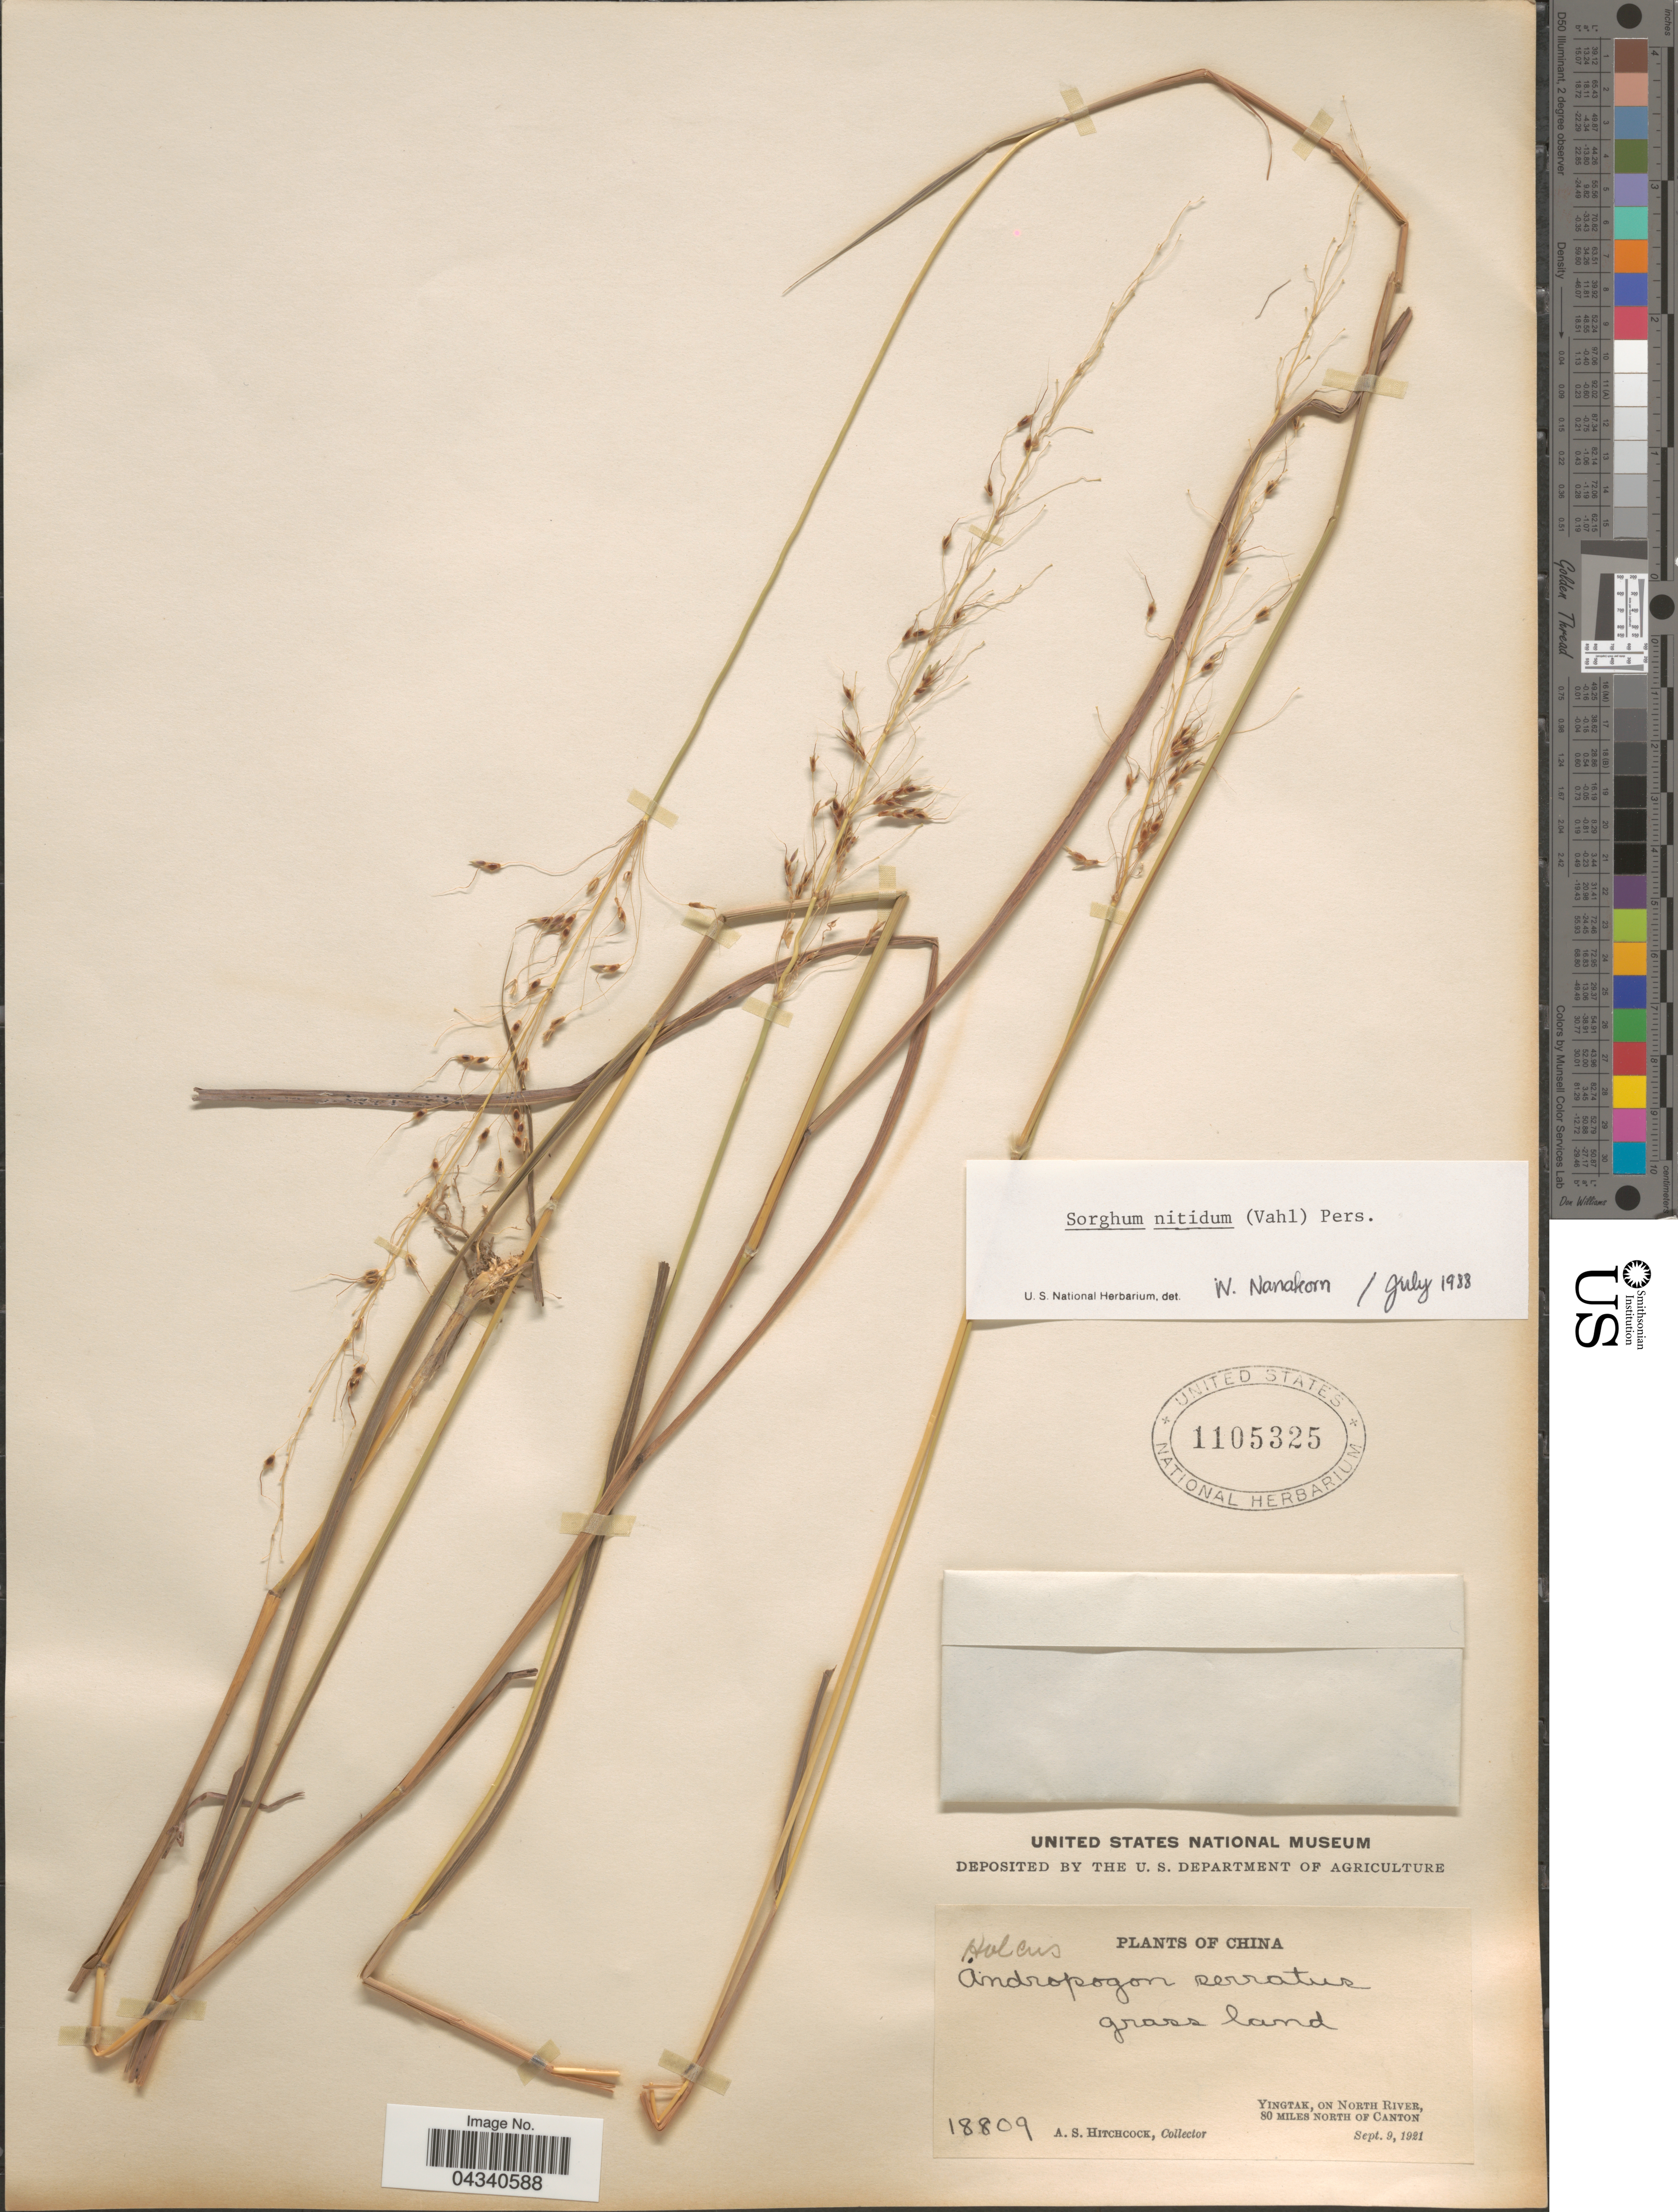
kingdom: Plantae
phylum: Tracheophyta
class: Liliopsida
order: Poales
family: Poaceae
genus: Sorghum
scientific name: Sorghum nitidum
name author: (Vahl) Pers.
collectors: A. S. Hitchcock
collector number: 18809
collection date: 1921-09-09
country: China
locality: Yingtak, on North River, 80 miles north of Canton.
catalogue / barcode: US 1105325